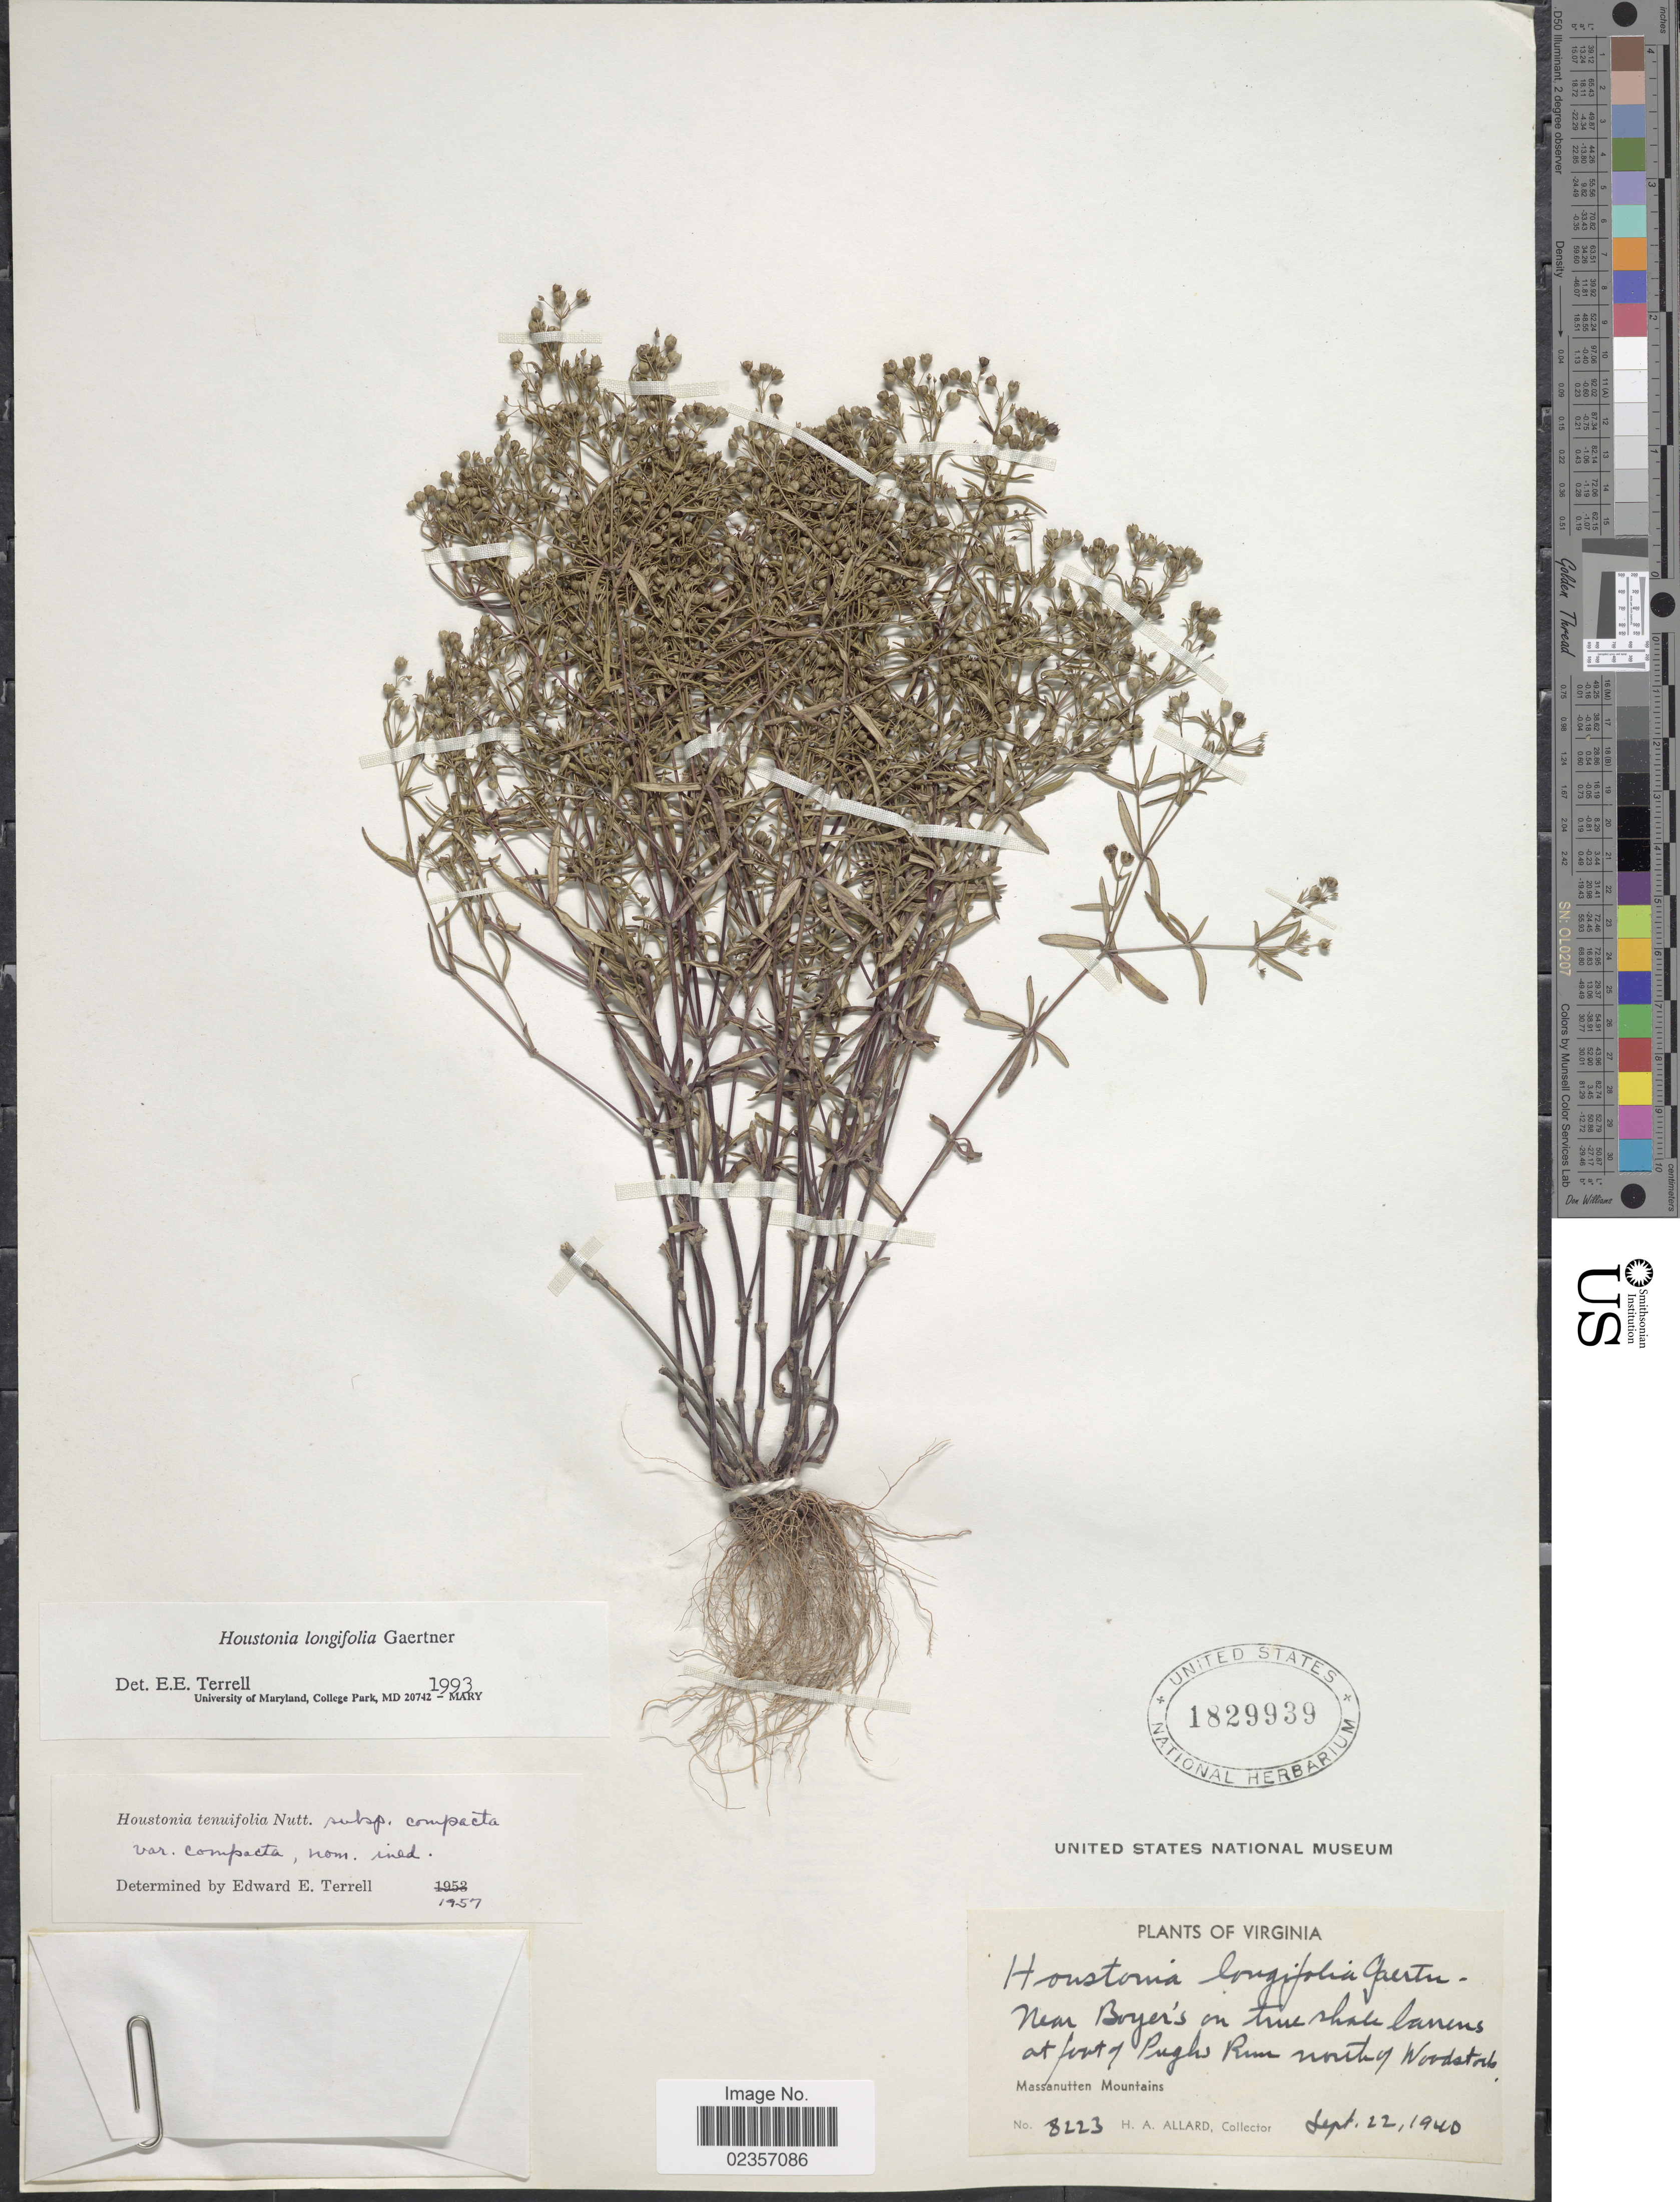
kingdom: Plantae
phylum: Tracheophyta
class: Magnoliopsida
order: Gentianales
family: Rubiaceae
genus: Houstonia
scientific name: Houstonia longifolia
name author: Gaertn.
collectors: H. A. Allard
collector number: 8223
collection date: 1940-09-22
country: United States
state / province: Virginia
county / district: Shenandoah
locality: Near Boyer's on true shade barrens at fort of Pughs Run north of Woodstocks, Massanutten Mountains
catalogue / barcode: US 1829939